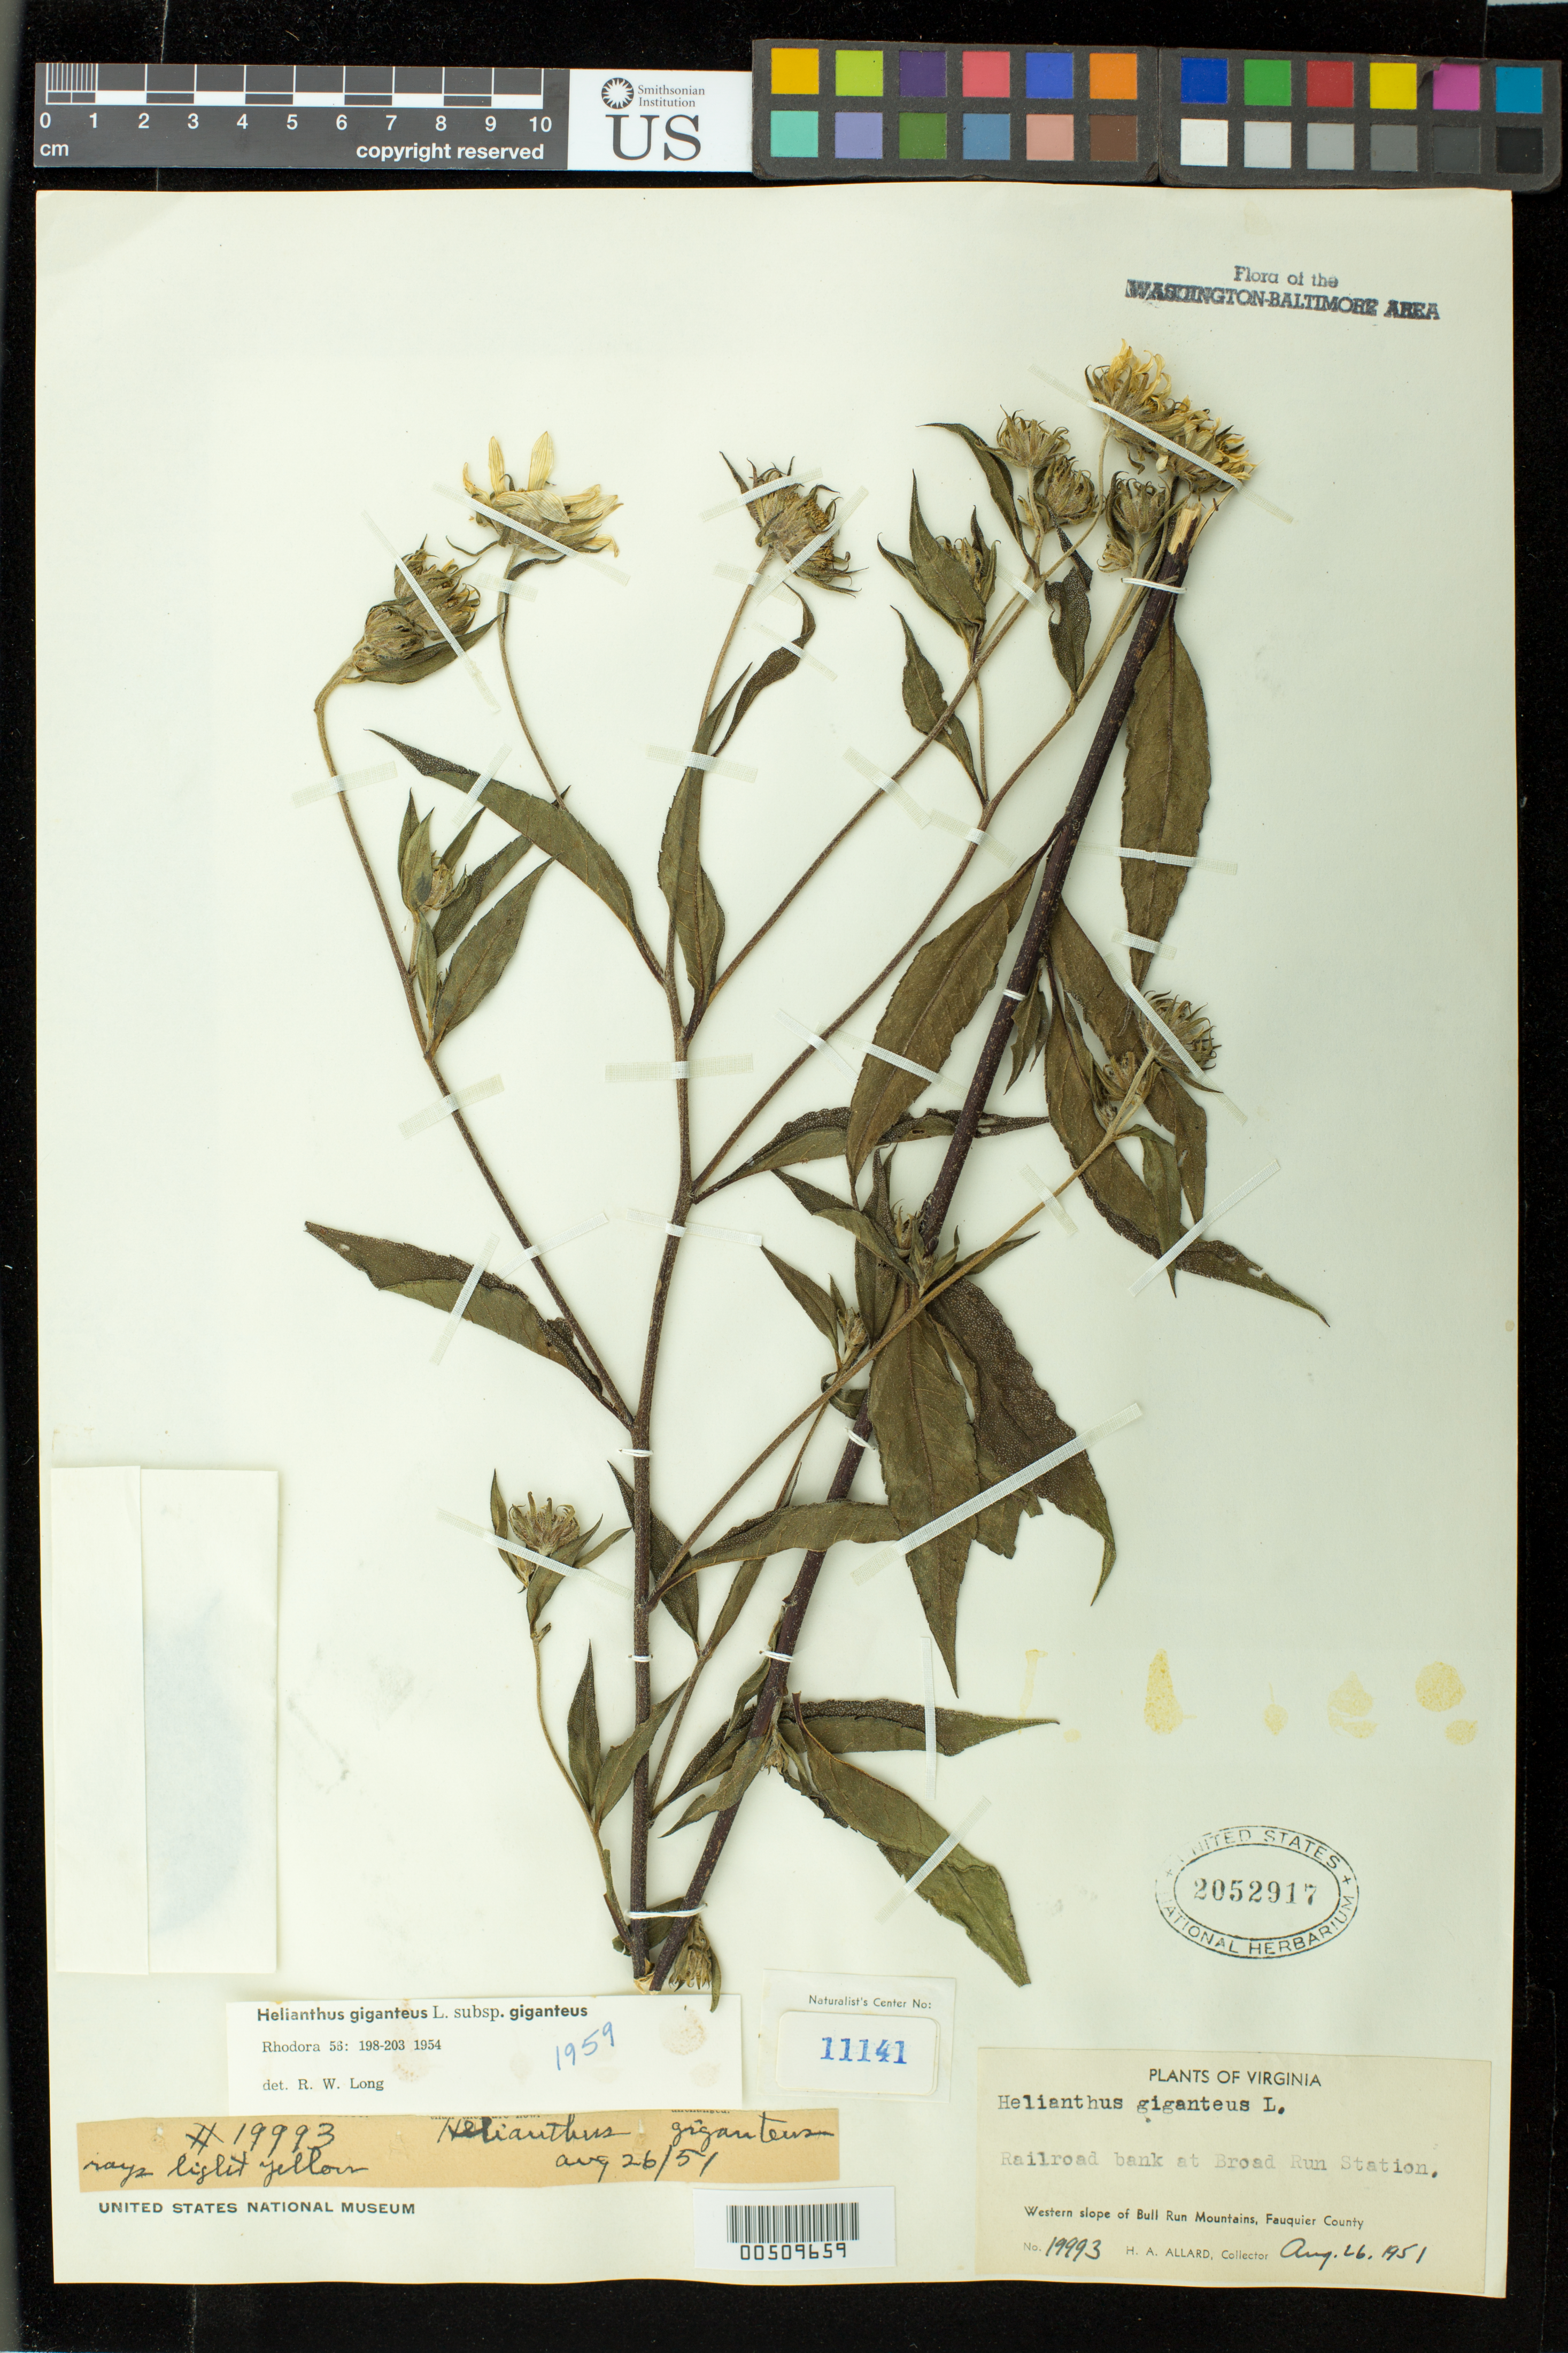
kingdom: Plantae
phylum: Tracheophyta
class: Magnoliopsida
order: Asterales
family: Asteraceae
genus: Helianthus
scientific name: Helianthus giganteus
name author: L.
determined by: Long, R. W.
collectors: H. A. Allard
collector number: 19993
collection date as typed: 26 Aug 1951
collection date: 1951-08-26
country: United States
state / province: Virginia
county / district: Fauquier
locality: Bull Run Mts., Broad Run Station Bull Run Mts.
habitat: railroad bank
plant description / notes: Specimens returned from Naturalist Center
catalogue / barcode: US 2052917